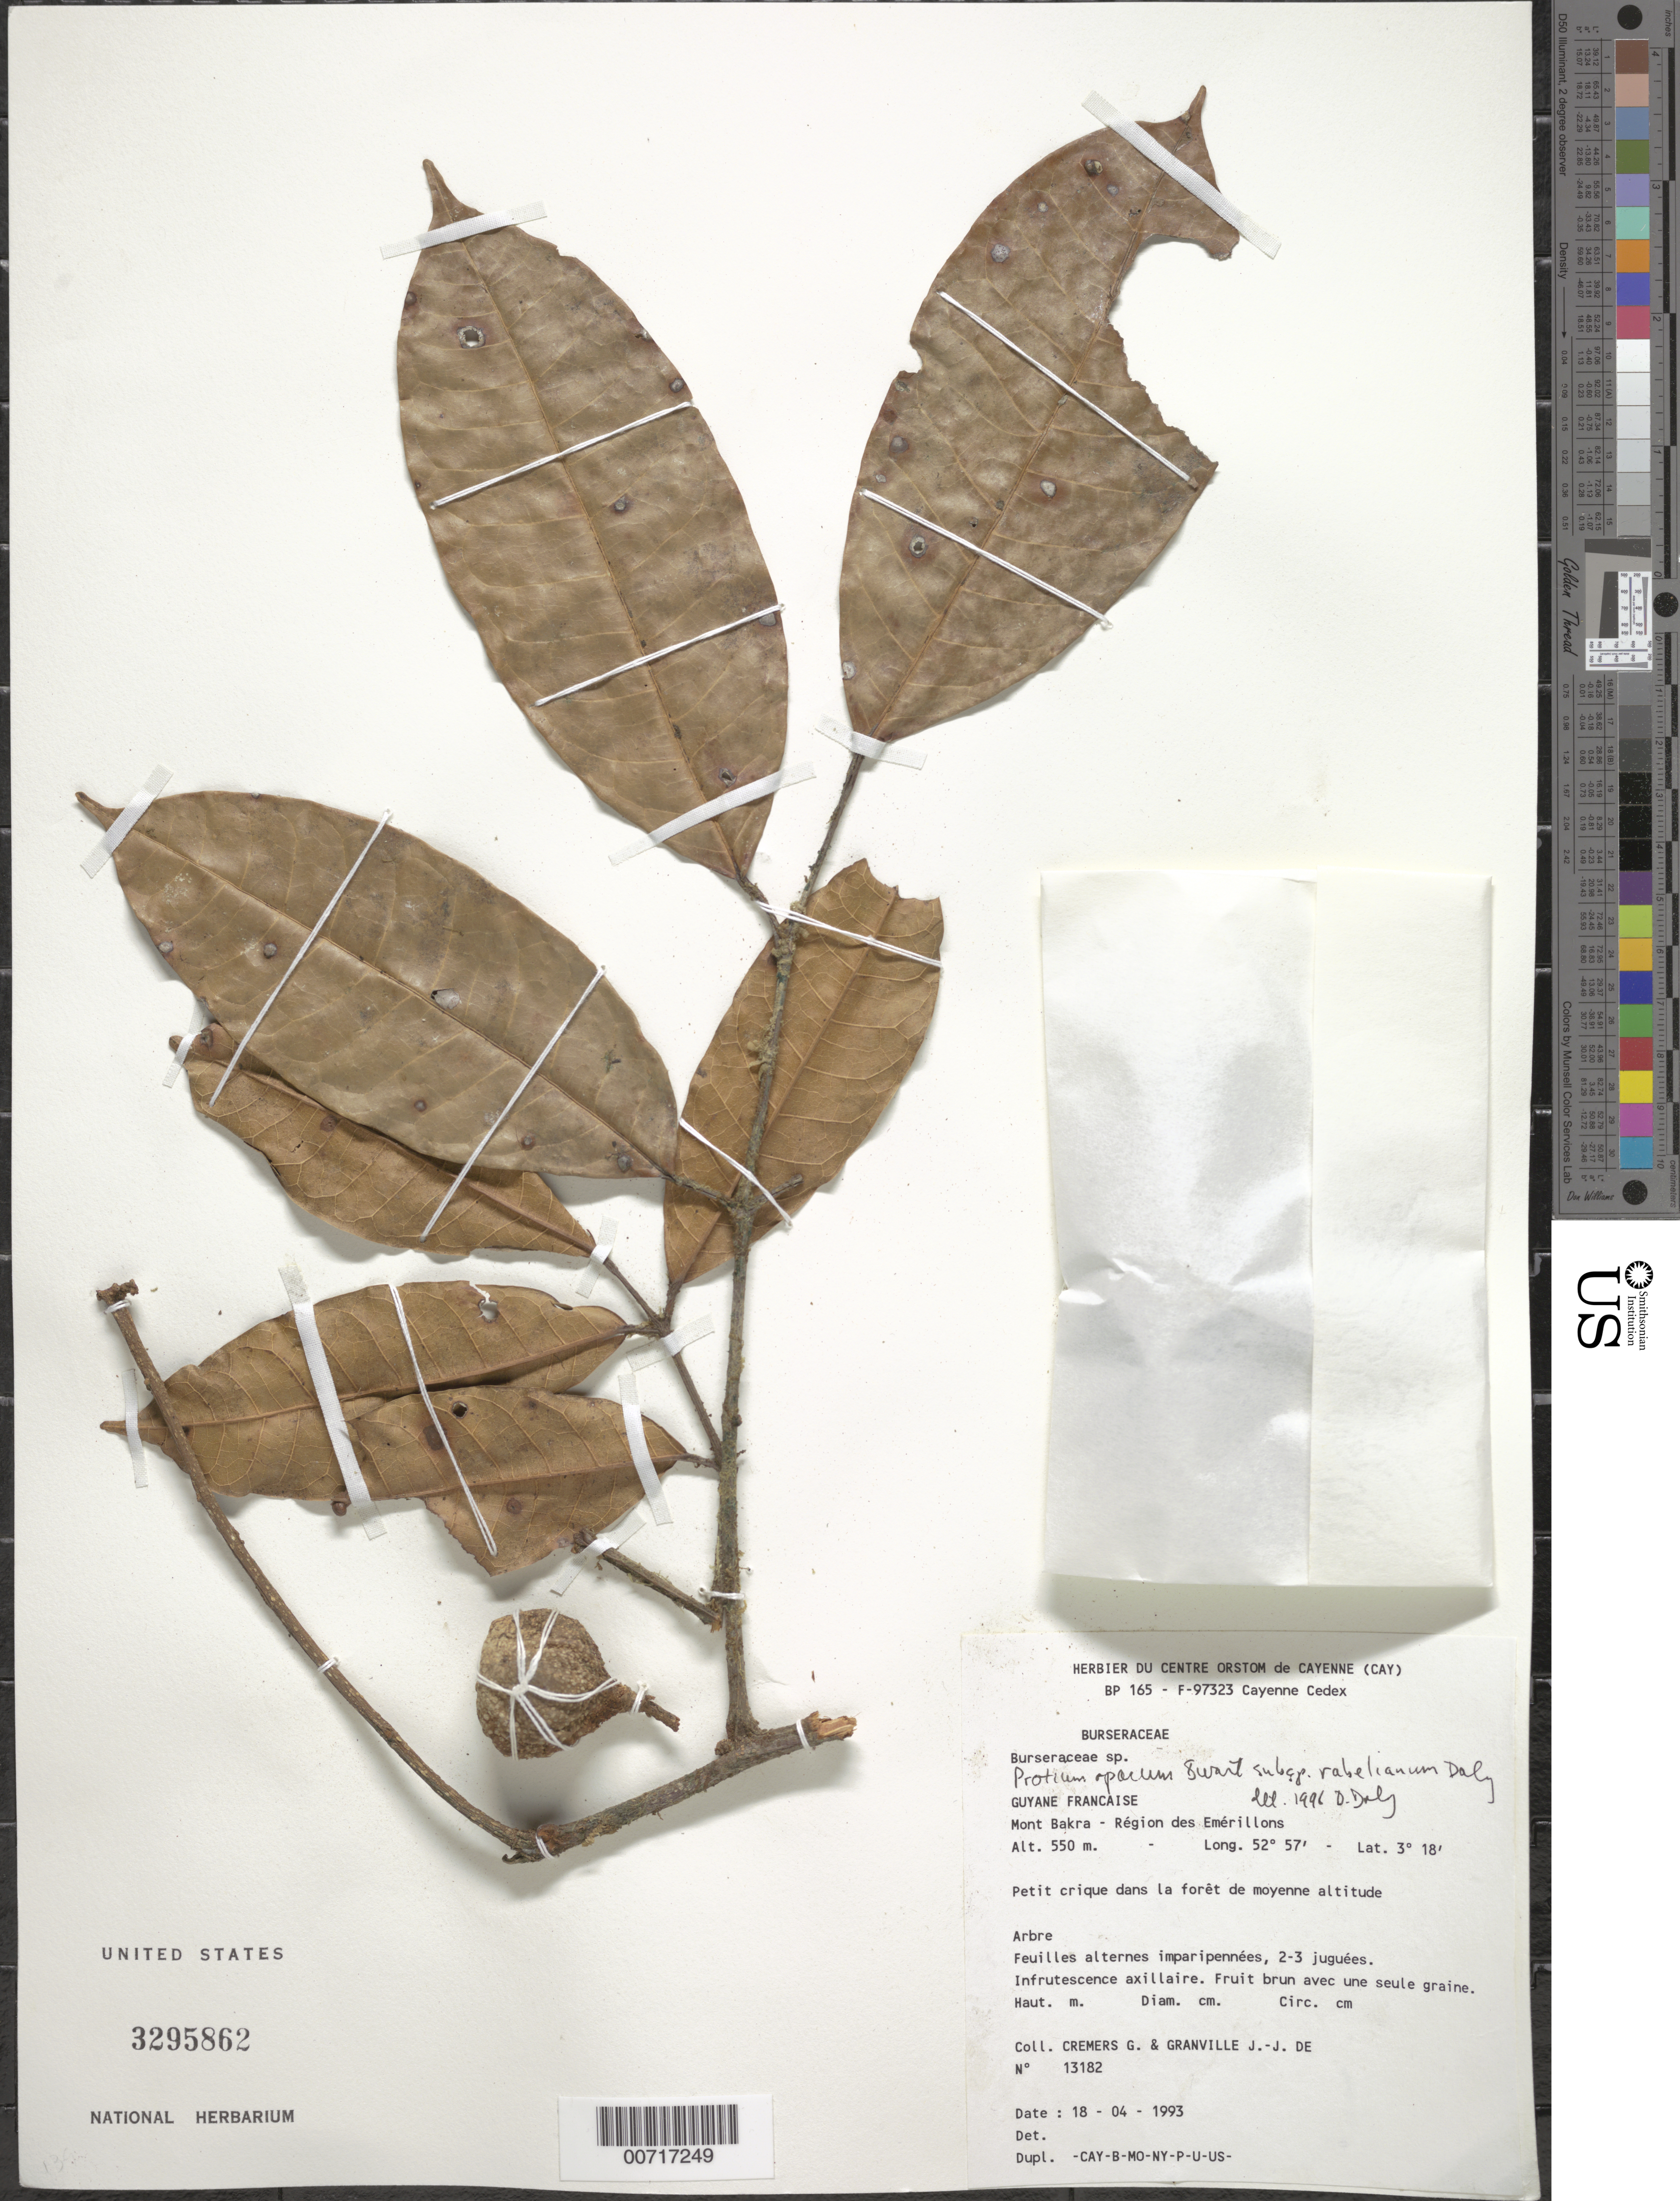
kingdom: Plantae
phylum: Tracheophyta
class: Magnoliopsida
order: Sapindales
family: Burseraceae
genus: Protium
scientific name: Protium opacum subsp. rabelianum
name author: Daly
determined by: Daly, D. C.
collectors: G. Cremers & J.-J. de Granville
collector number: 13182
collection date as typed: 18-Apr-93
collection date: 1993-04-18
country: French Guiana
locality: Mont Bakra, région des Emérillons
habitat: Petit crique dans la forest de moyenne altitude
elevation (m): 550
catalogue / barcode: US 3295862